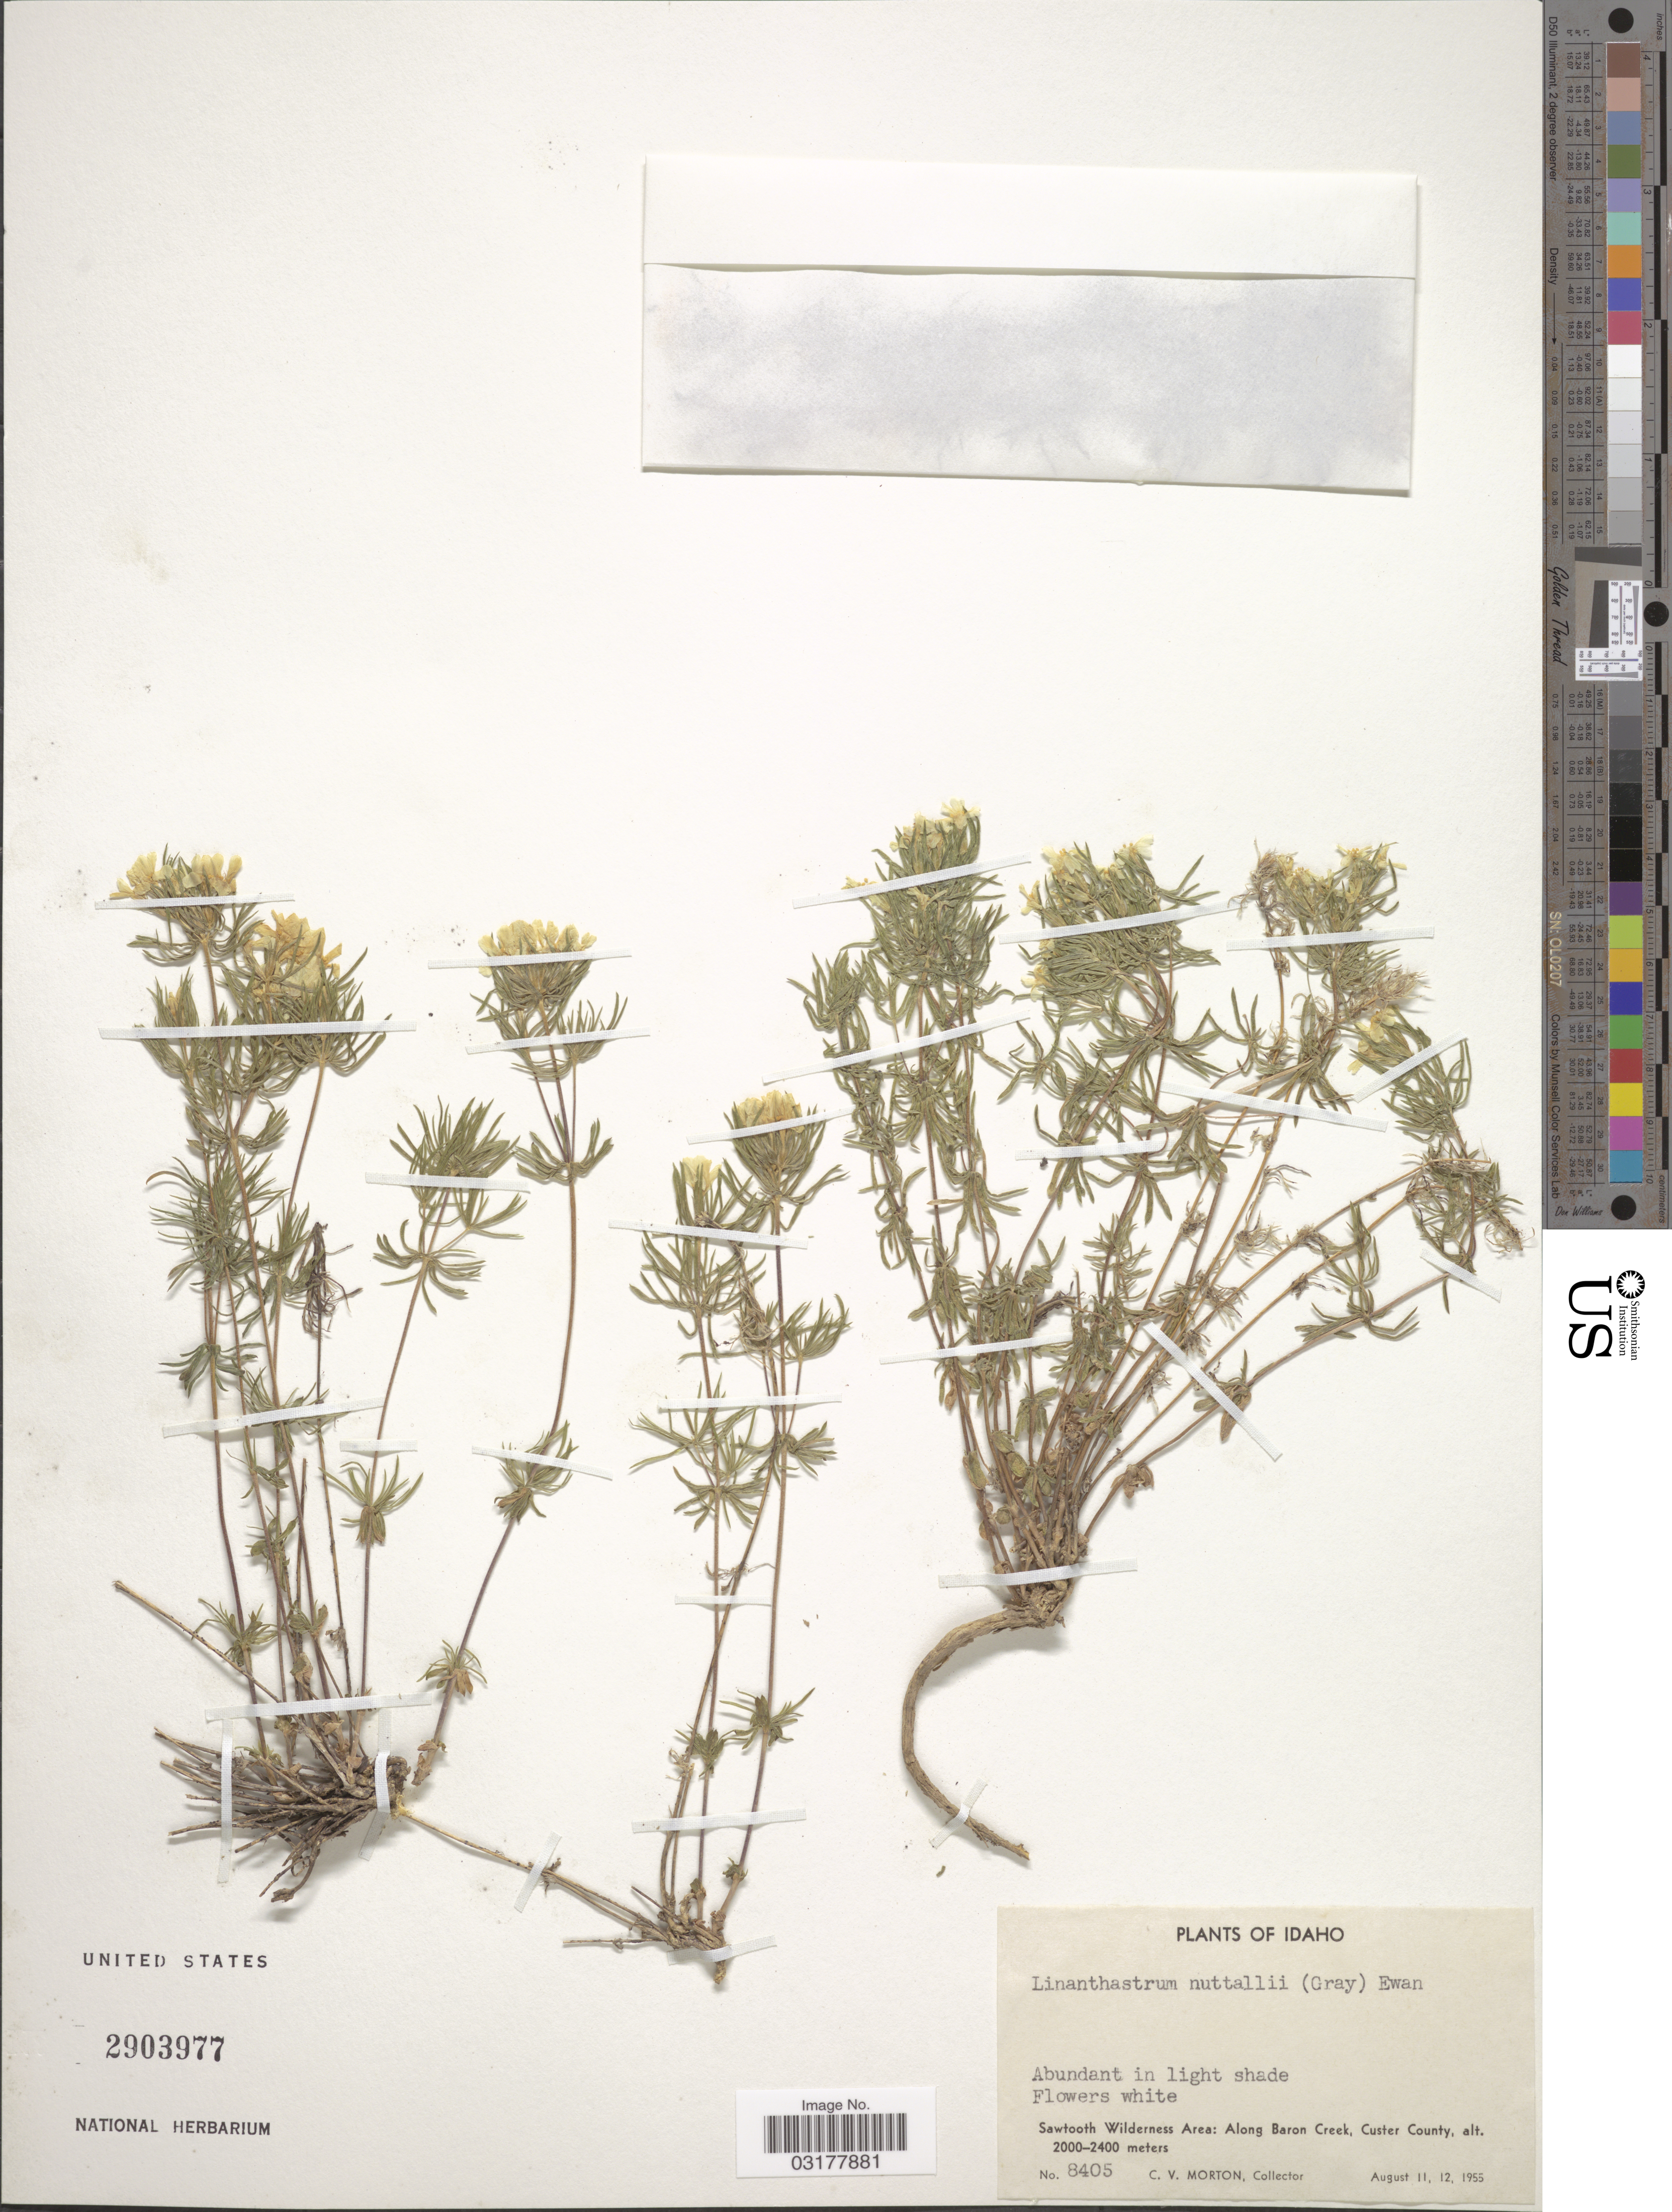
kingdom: Plantae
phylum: Tracheophyta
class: Magnoliopsida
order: Ericales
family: Polemoniaceae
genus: Leptosiphon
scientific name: Leptosiphon nuttallii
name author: (A. Gray) J.M. Porter & L.A. Johnson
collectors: C. V. Morton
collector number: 8405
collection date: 1955-08-11/1955-08-12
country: United States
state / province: Idaho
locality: Sawtooth Wilderness Area: Along Baron Creek, Custer County.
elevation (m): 2000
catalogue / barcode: US 2903977